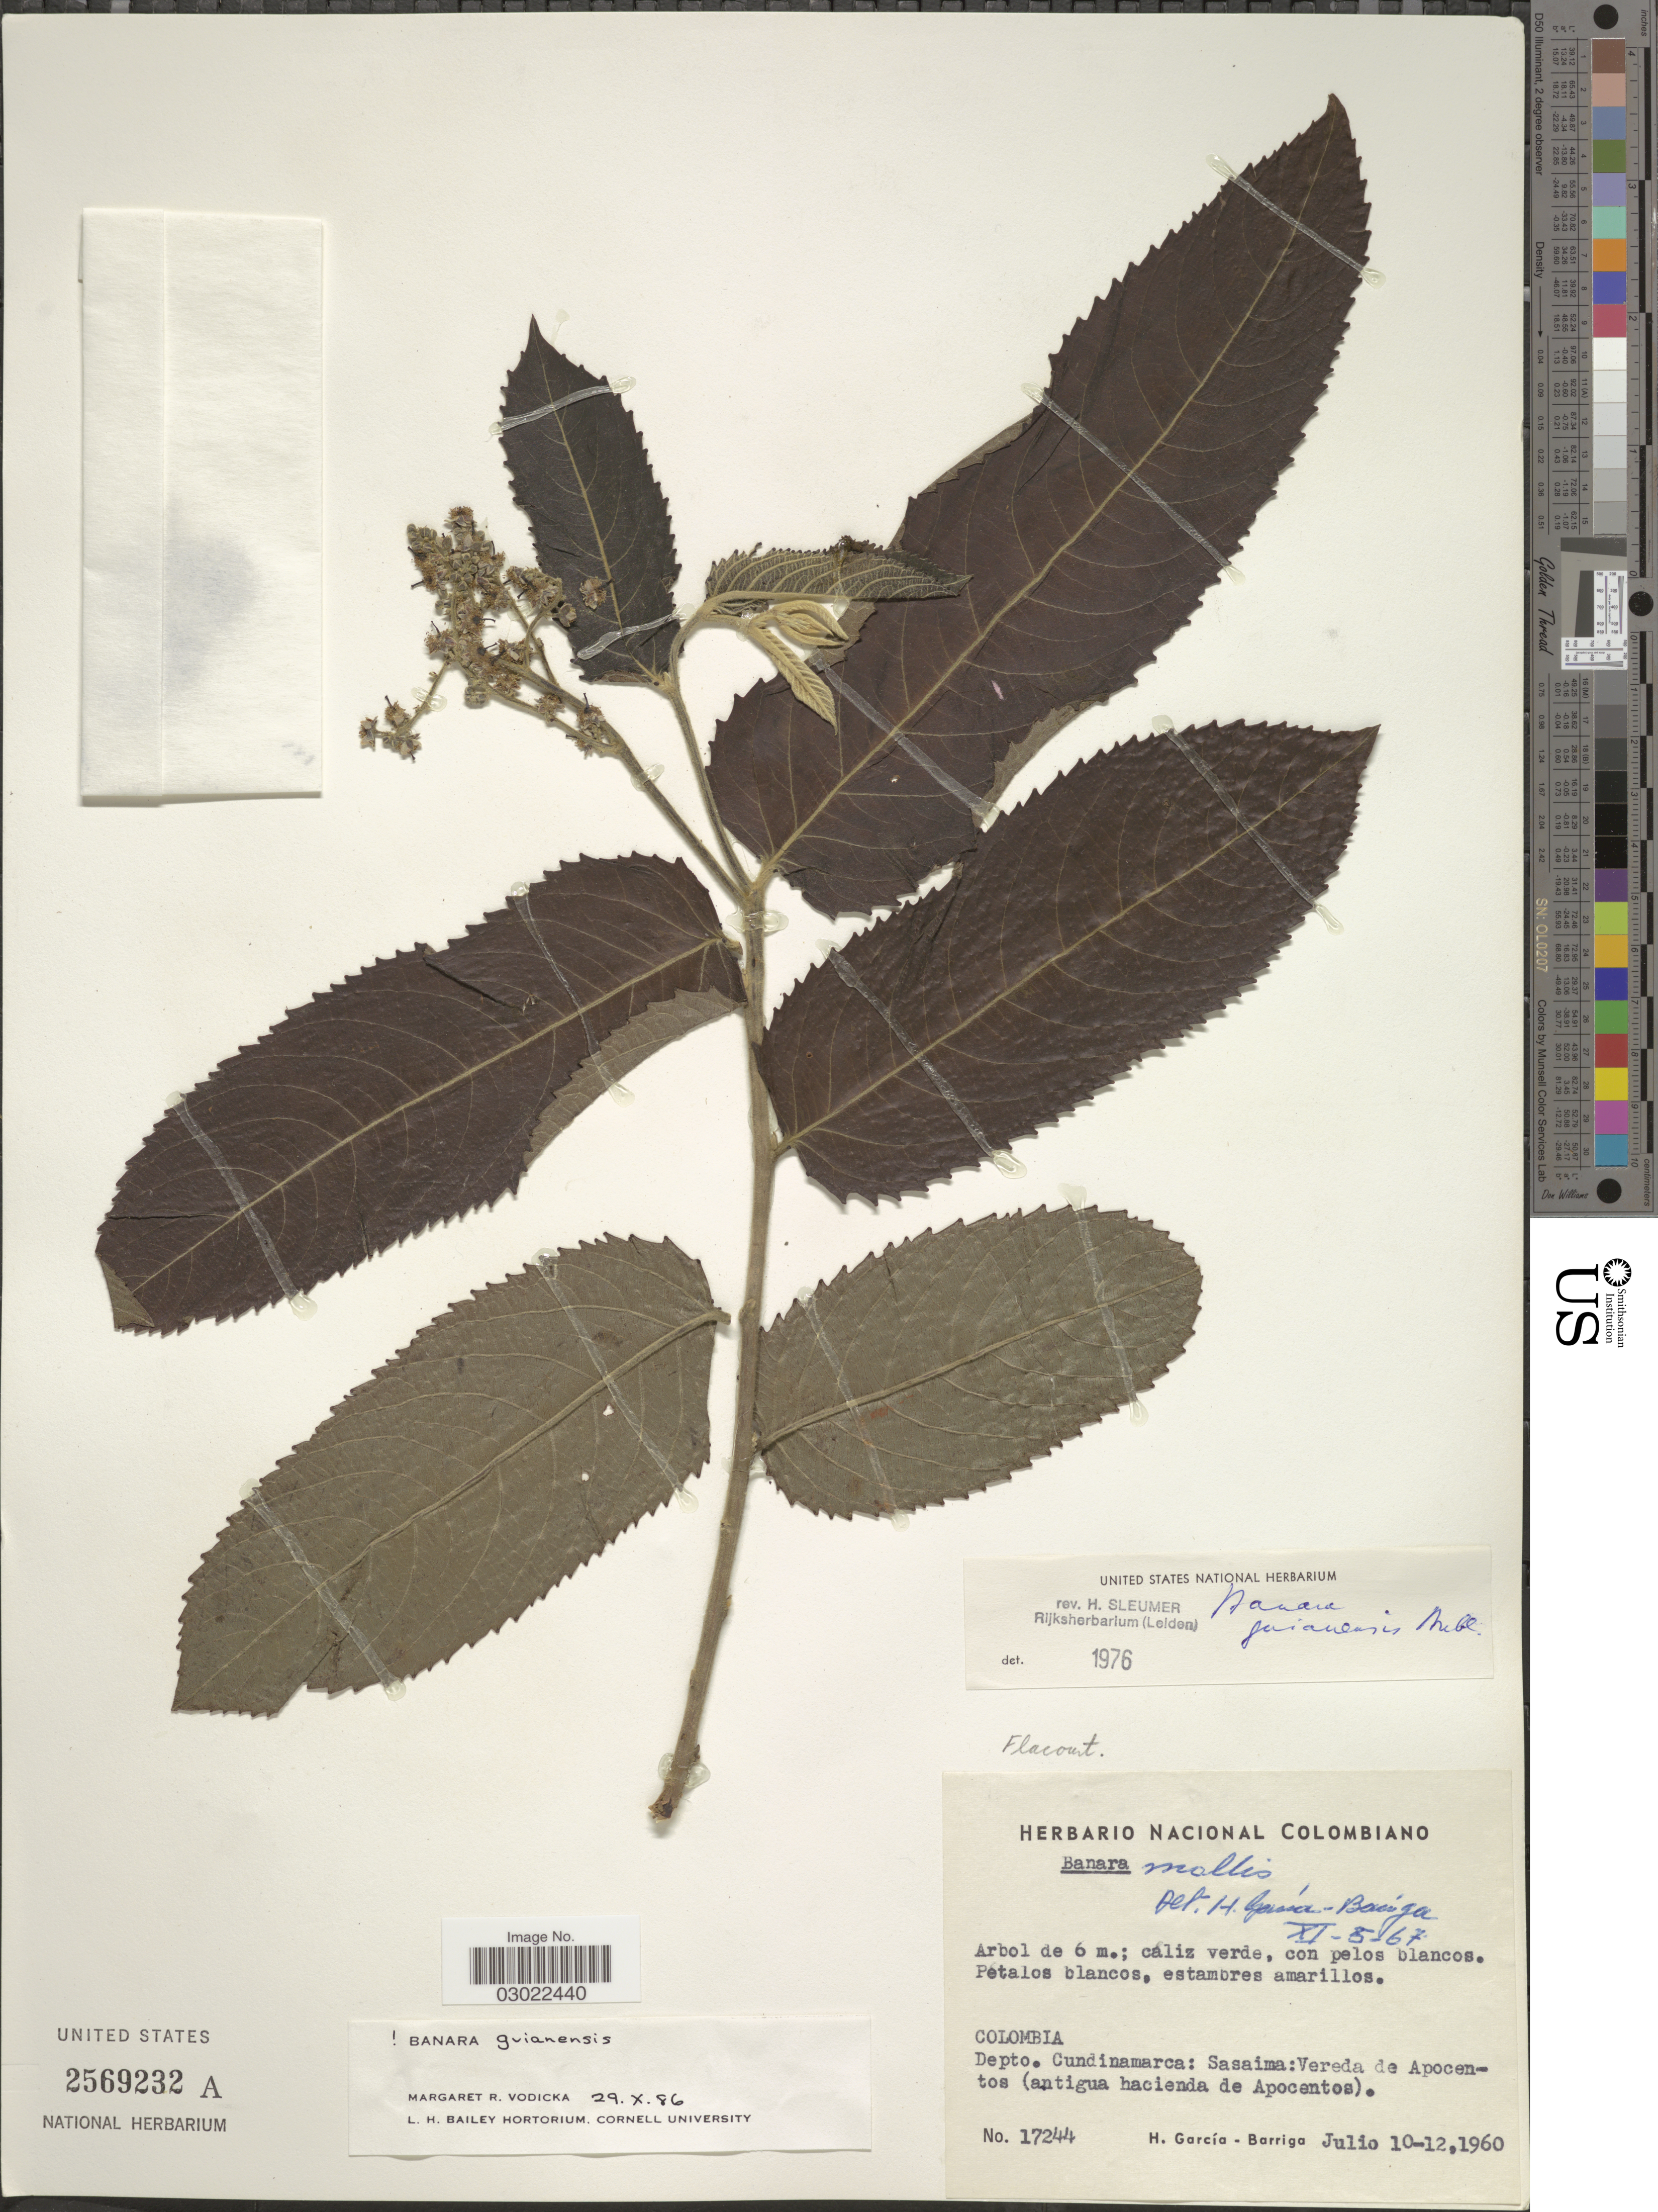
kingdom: Plantae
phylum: Tracheophyta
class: Magnoliopsida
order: Malpighiales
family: Salicaceae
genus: Banara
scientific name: Banara guianensis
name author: Aubl.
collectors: H. García Barriga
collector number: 17244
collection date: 1960-07-10/1960-07-12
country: Colombia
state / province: Cundinamarca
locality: Depto. Cundinamarca: Sasaima: Vereda de Apocentos (antigua hacienda de Apocentos).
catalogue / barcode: US 2569232A